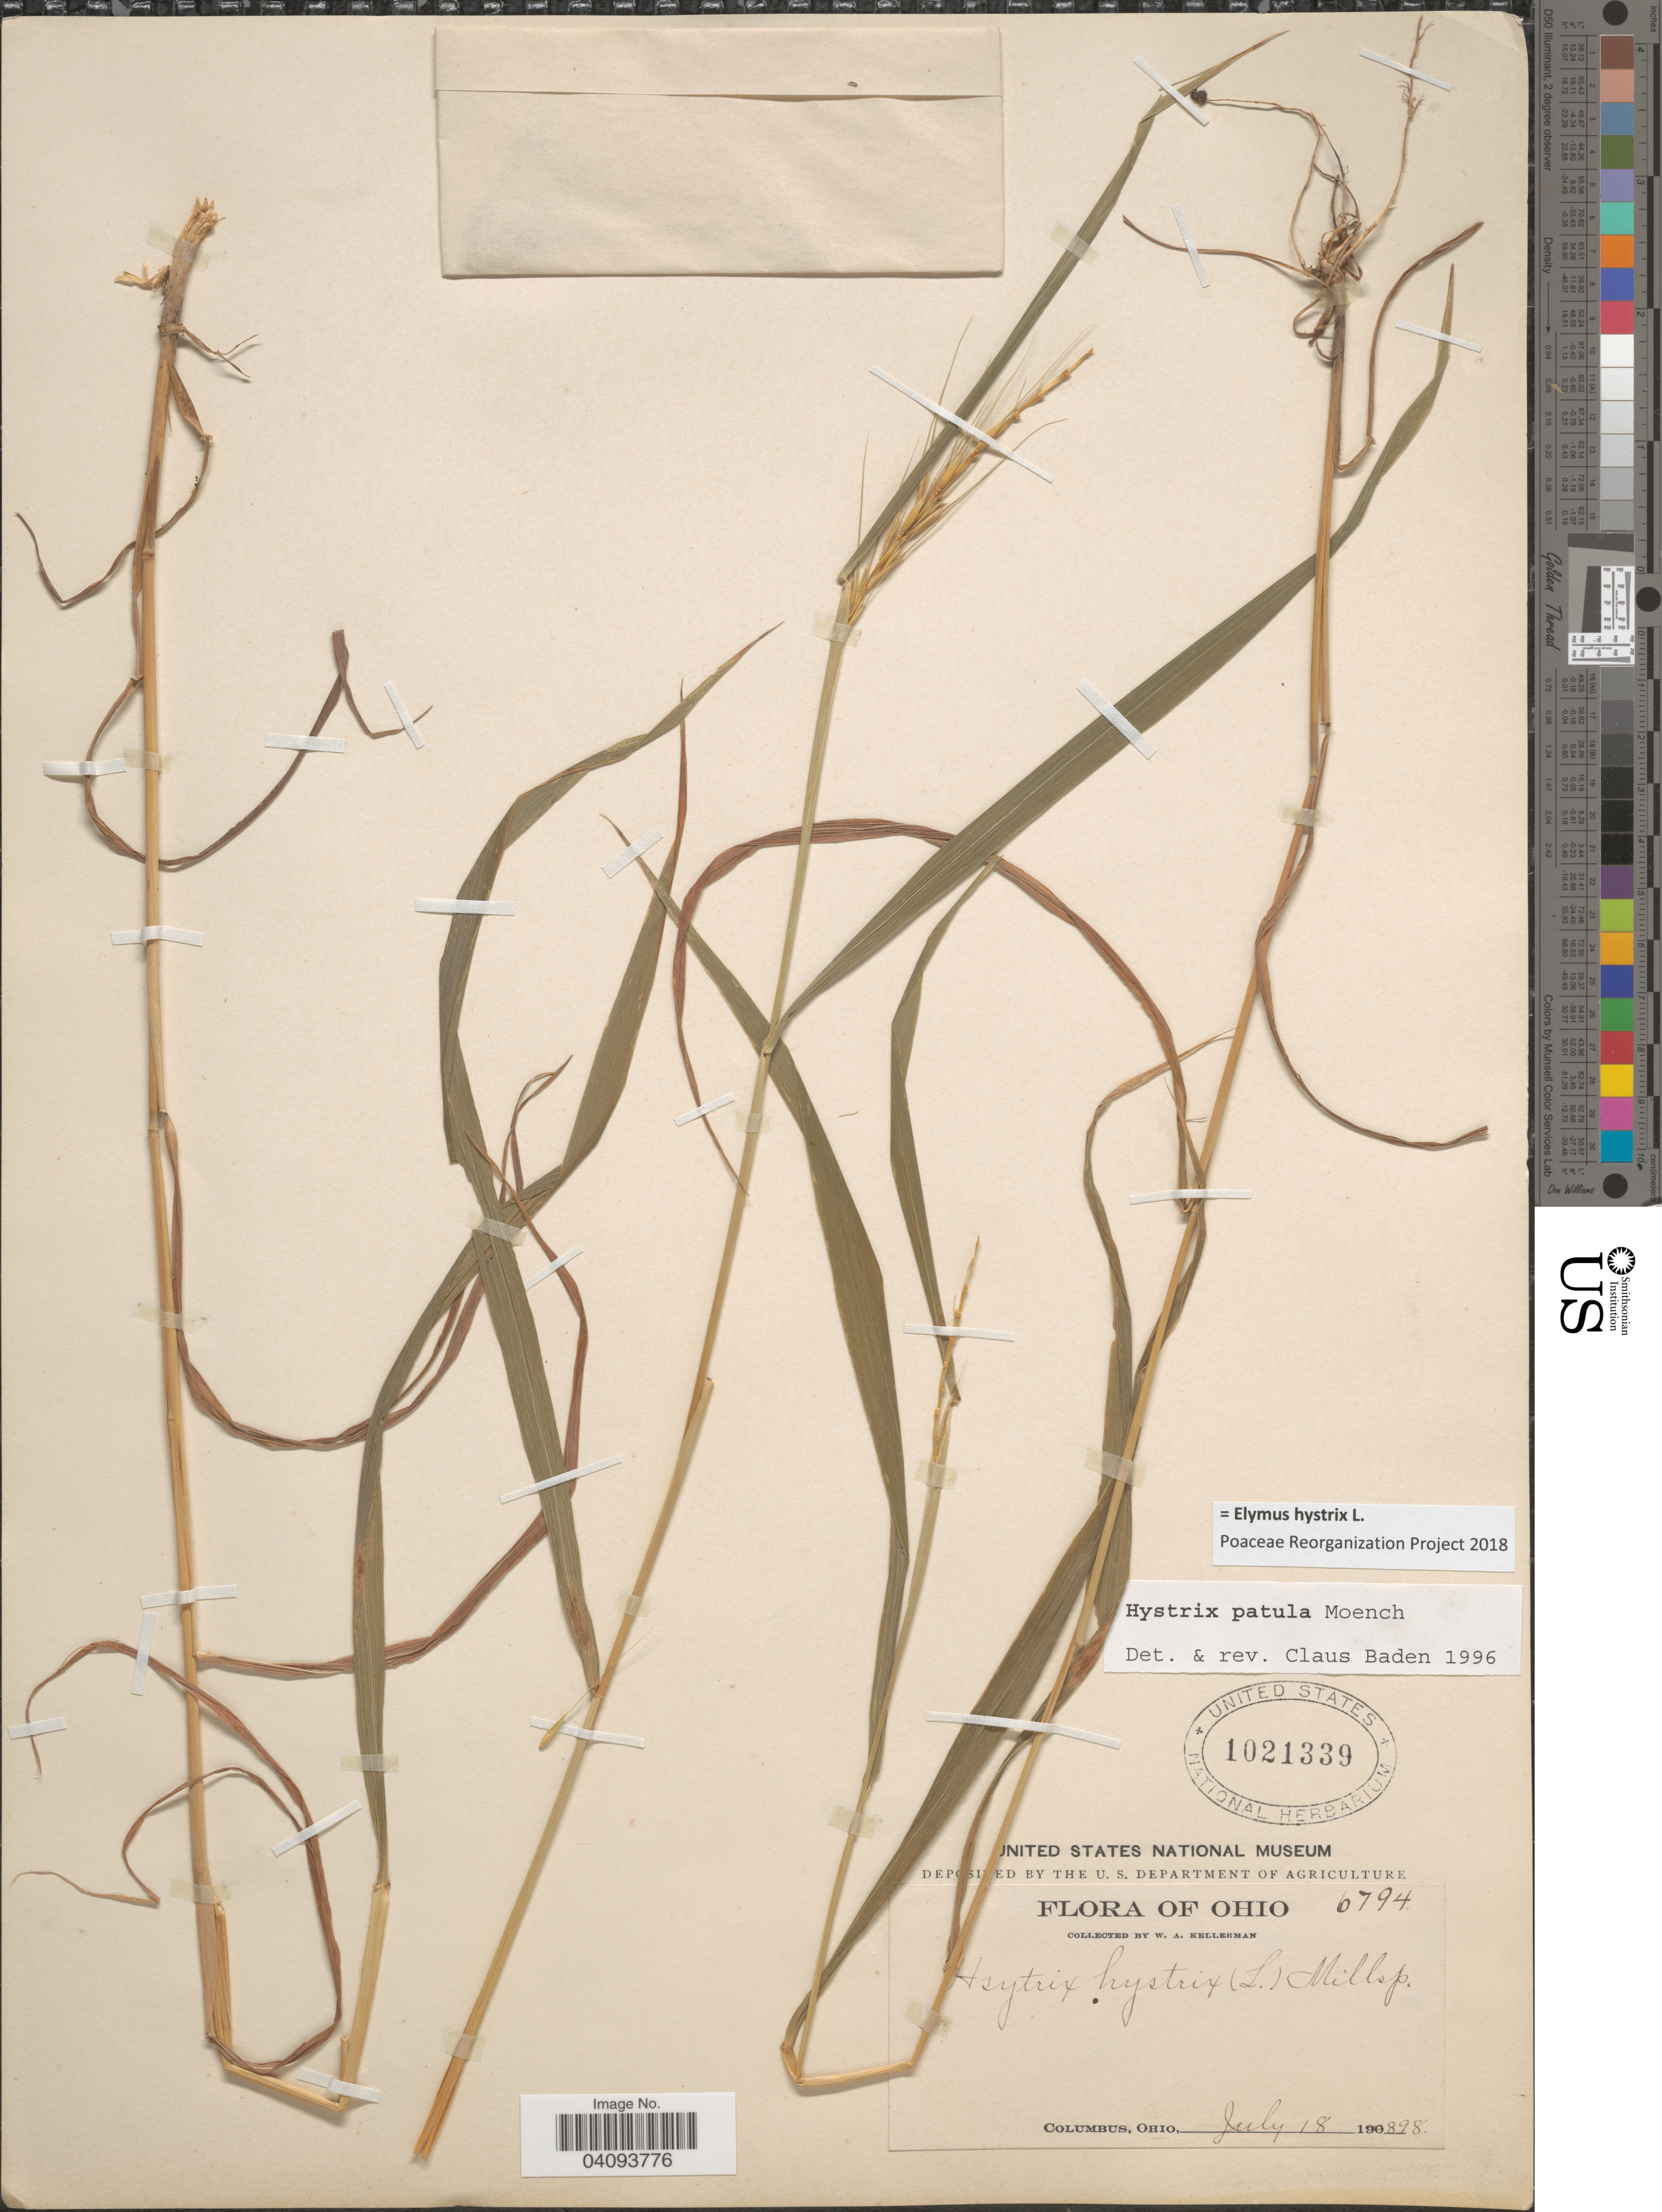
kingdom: Plantae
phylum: Tracheophyta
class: Liliopsida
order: Poales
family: Poaceae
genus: Elymus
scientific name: Elymus hystrix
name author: L.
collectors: W. Kellerman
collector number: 6794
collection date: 1898-07-18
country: United States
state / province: Ohio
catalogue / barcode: US 1021339